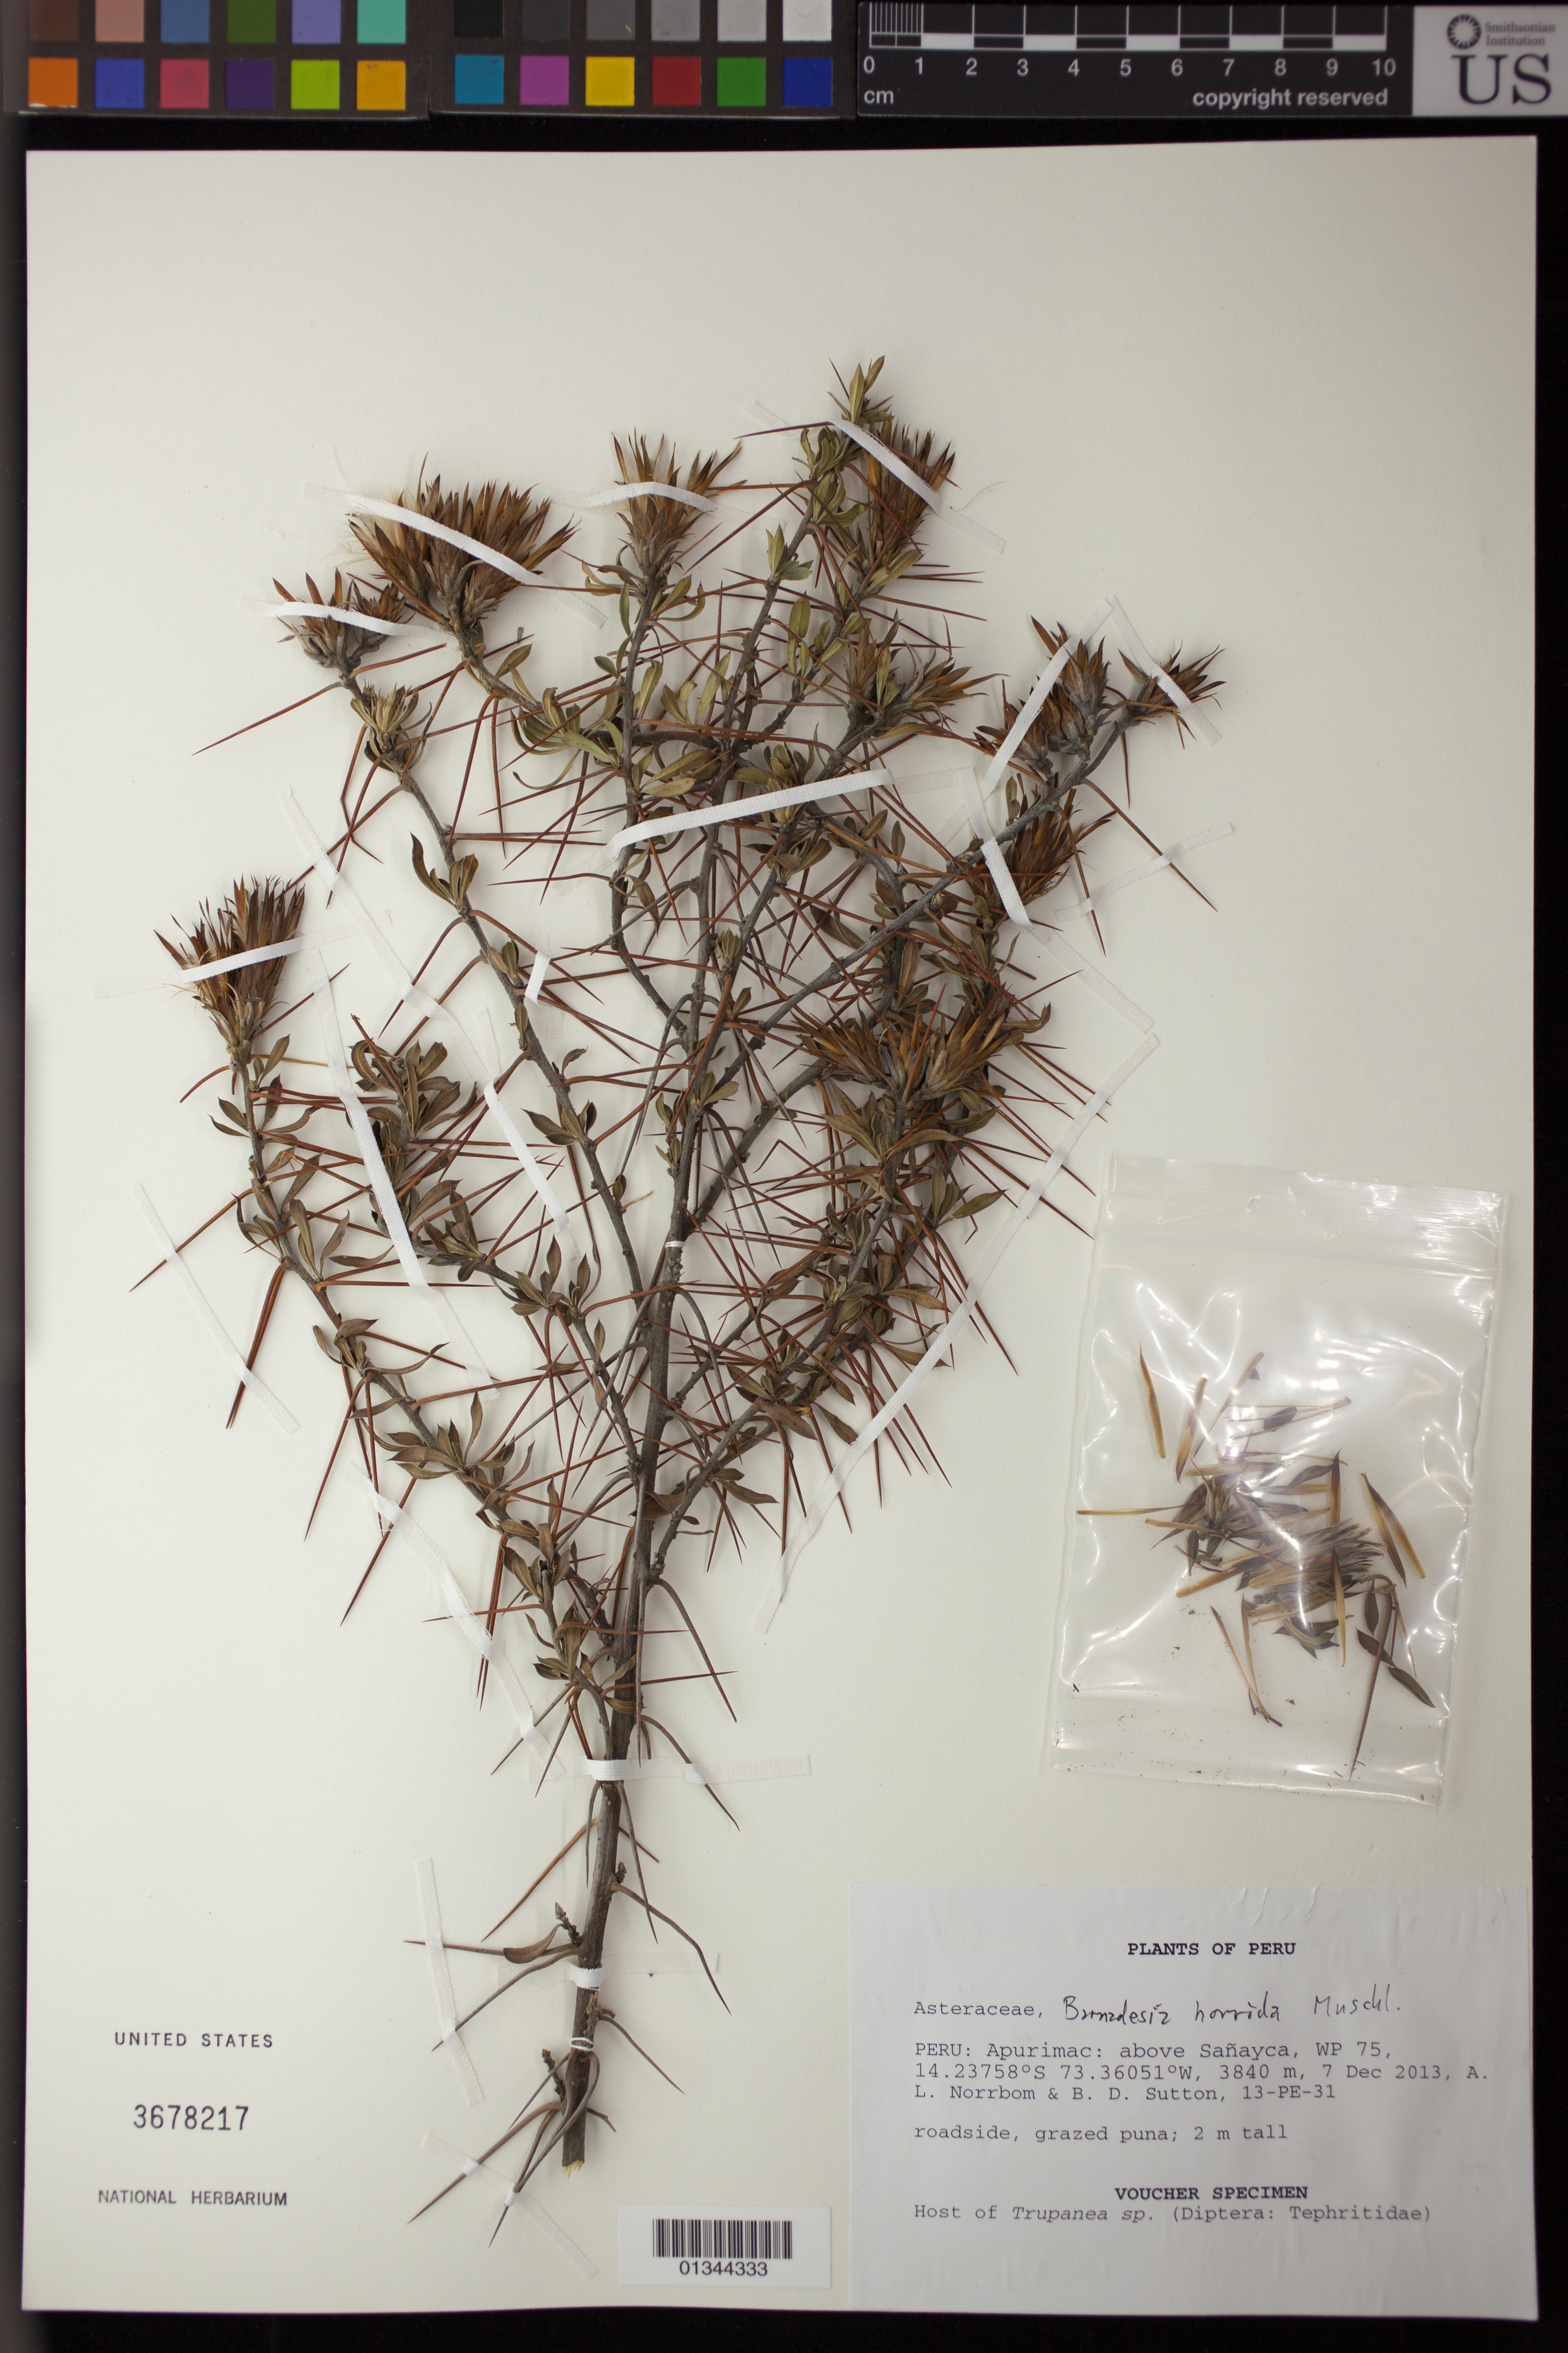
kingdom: Plantae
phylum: Tracheophyta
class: Magnoliopsida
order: Asterales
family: Asteraceae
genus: Barnadesia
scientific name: Barnadesia horrida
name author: Muschl.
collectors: A. L. Norrbom & B. Sutton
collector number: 13-PE-31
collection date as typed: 7 Dec 2013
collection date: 2013-12-07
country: Peru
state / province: Apurímac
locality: Above Sañayca, WP 75.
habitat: Roadside, grazed puna.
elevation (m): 3840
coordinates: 14.23758 S, 73.36051 W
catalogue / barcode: US 3678217